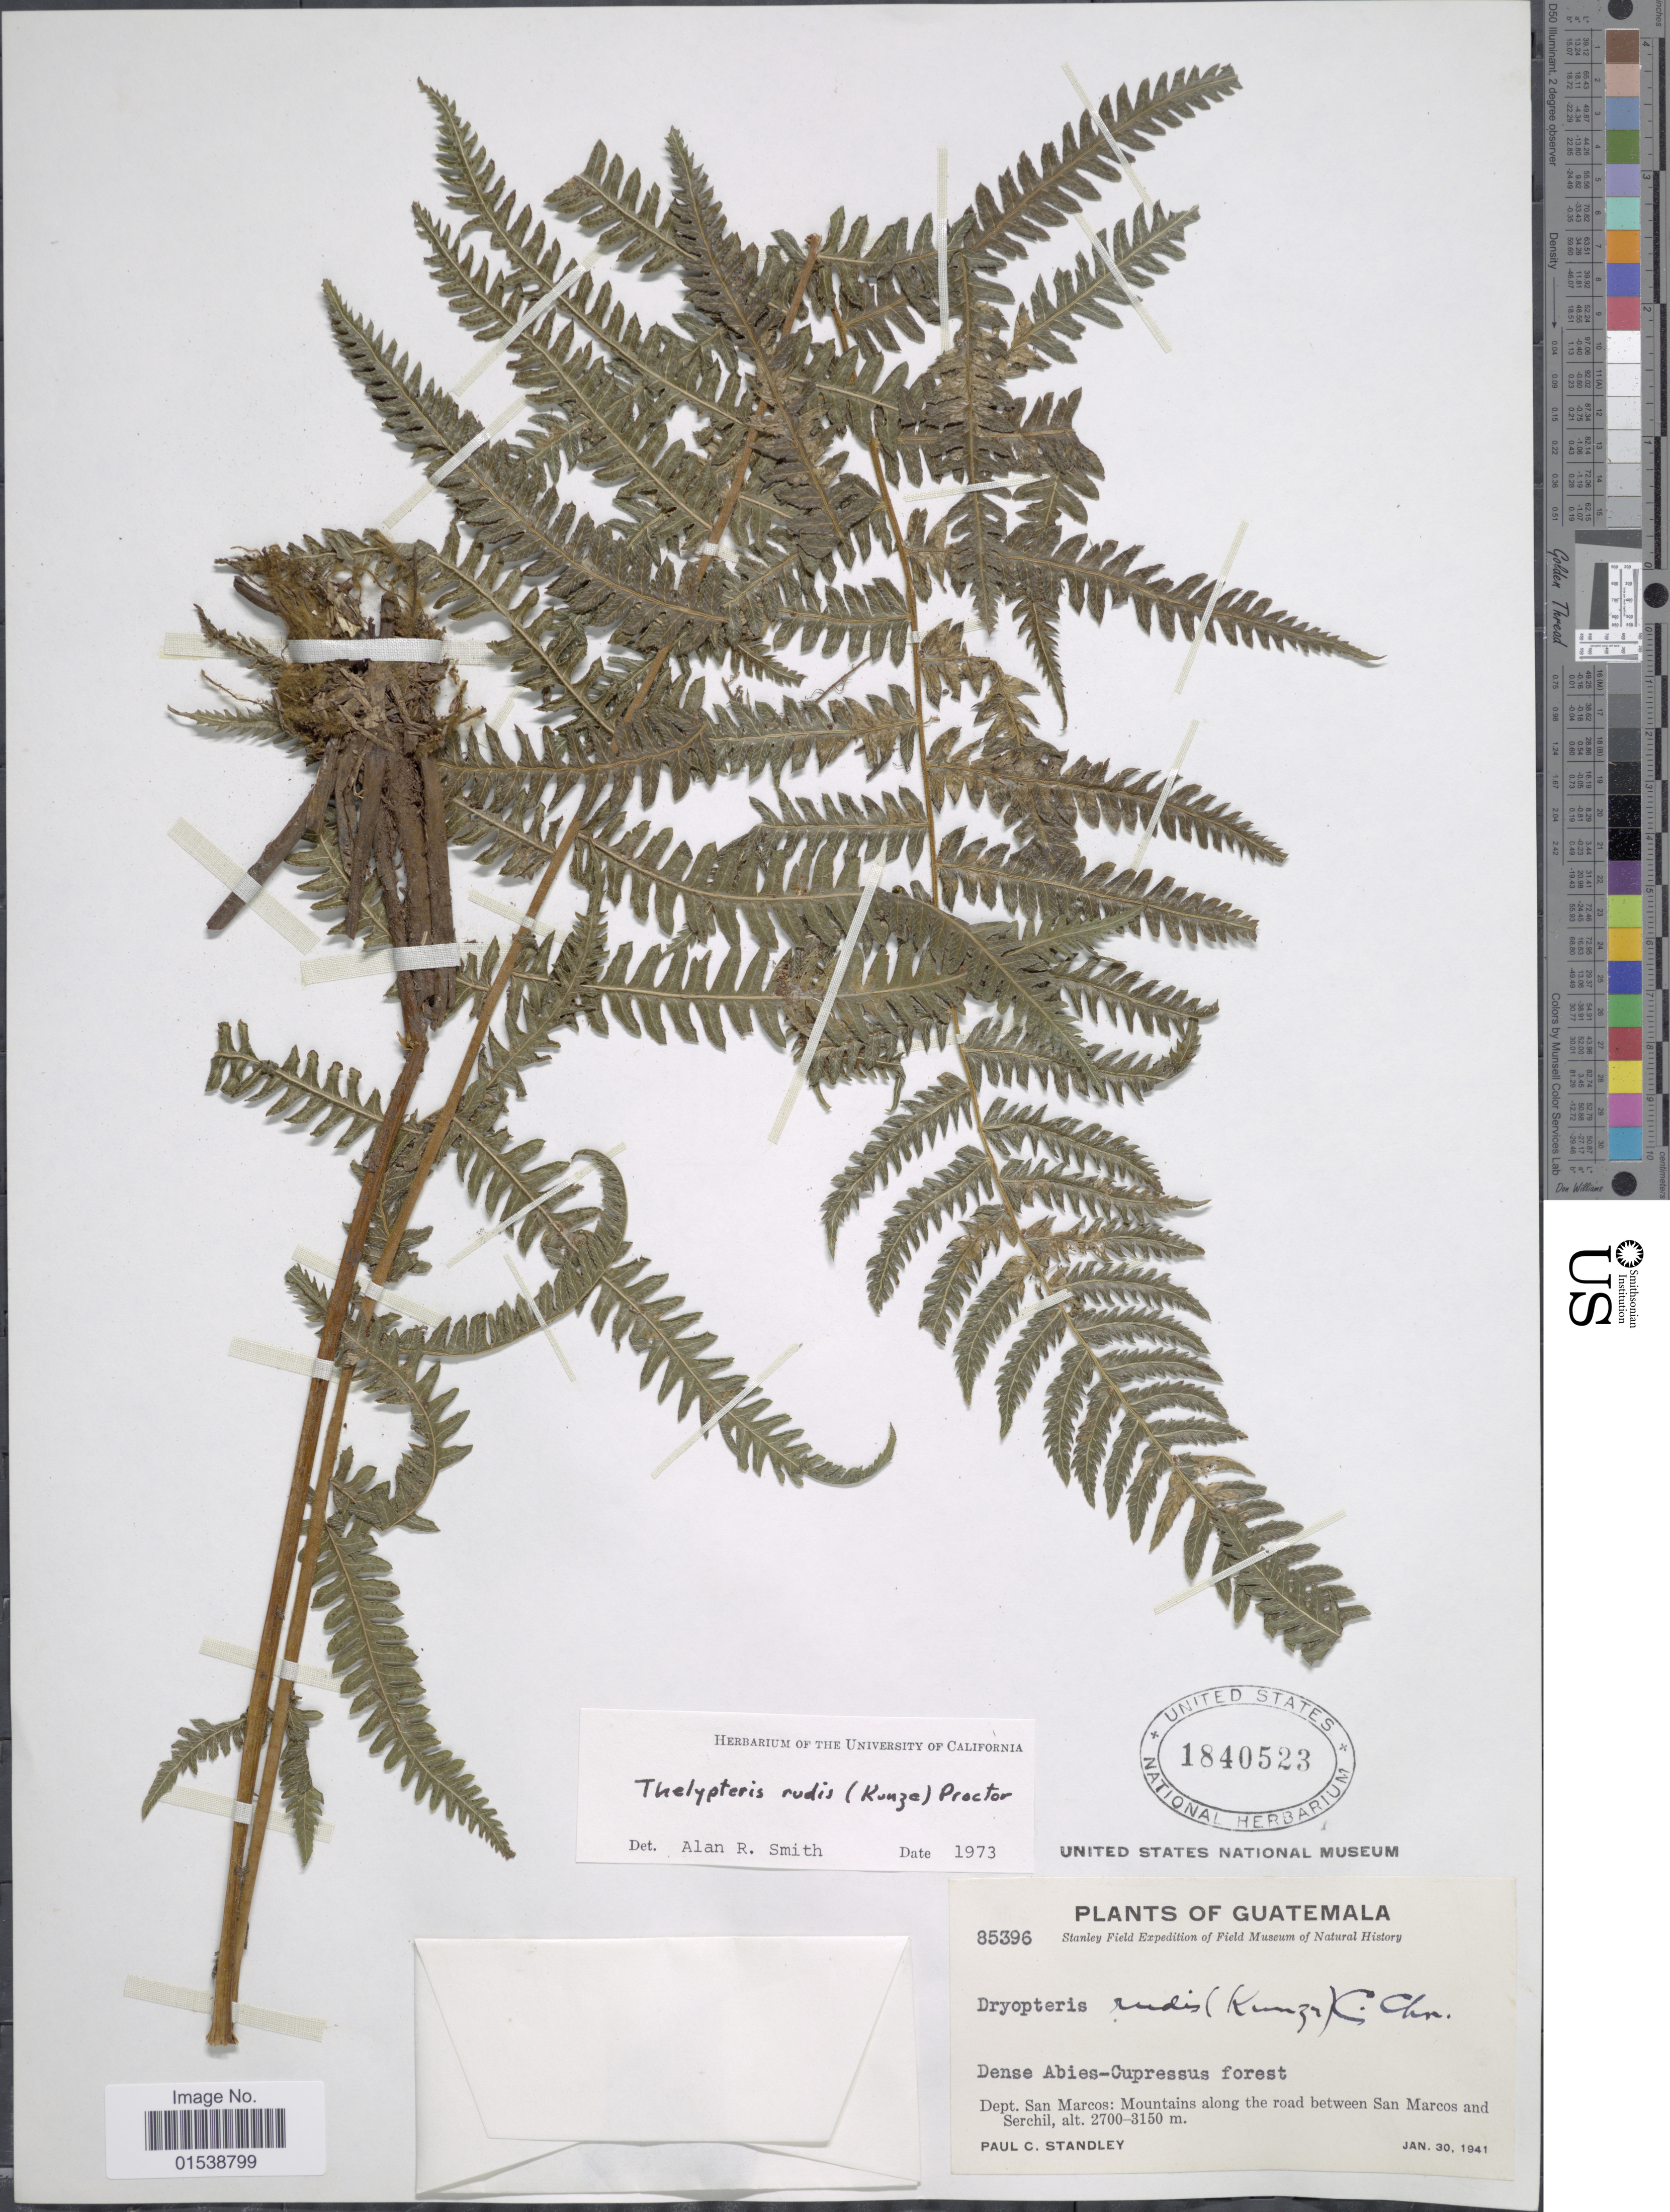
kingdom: Plantae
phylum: Tracheophyta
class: Polypodiopsida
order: Polypodiales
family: Thelypteridaceae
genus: Amauropelta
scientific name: Amauropelta rudis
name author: (Kunze) Pic. Serm.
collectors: P. C. Standley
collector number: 85396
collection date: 1941-01-30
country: Guatemala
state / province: San Marcos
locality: Dense Abies-Cupressus forest, Dept. San Marcos: Mountains along the road between San Marcos and Serchil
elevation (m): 2700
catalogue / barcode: US 1840523